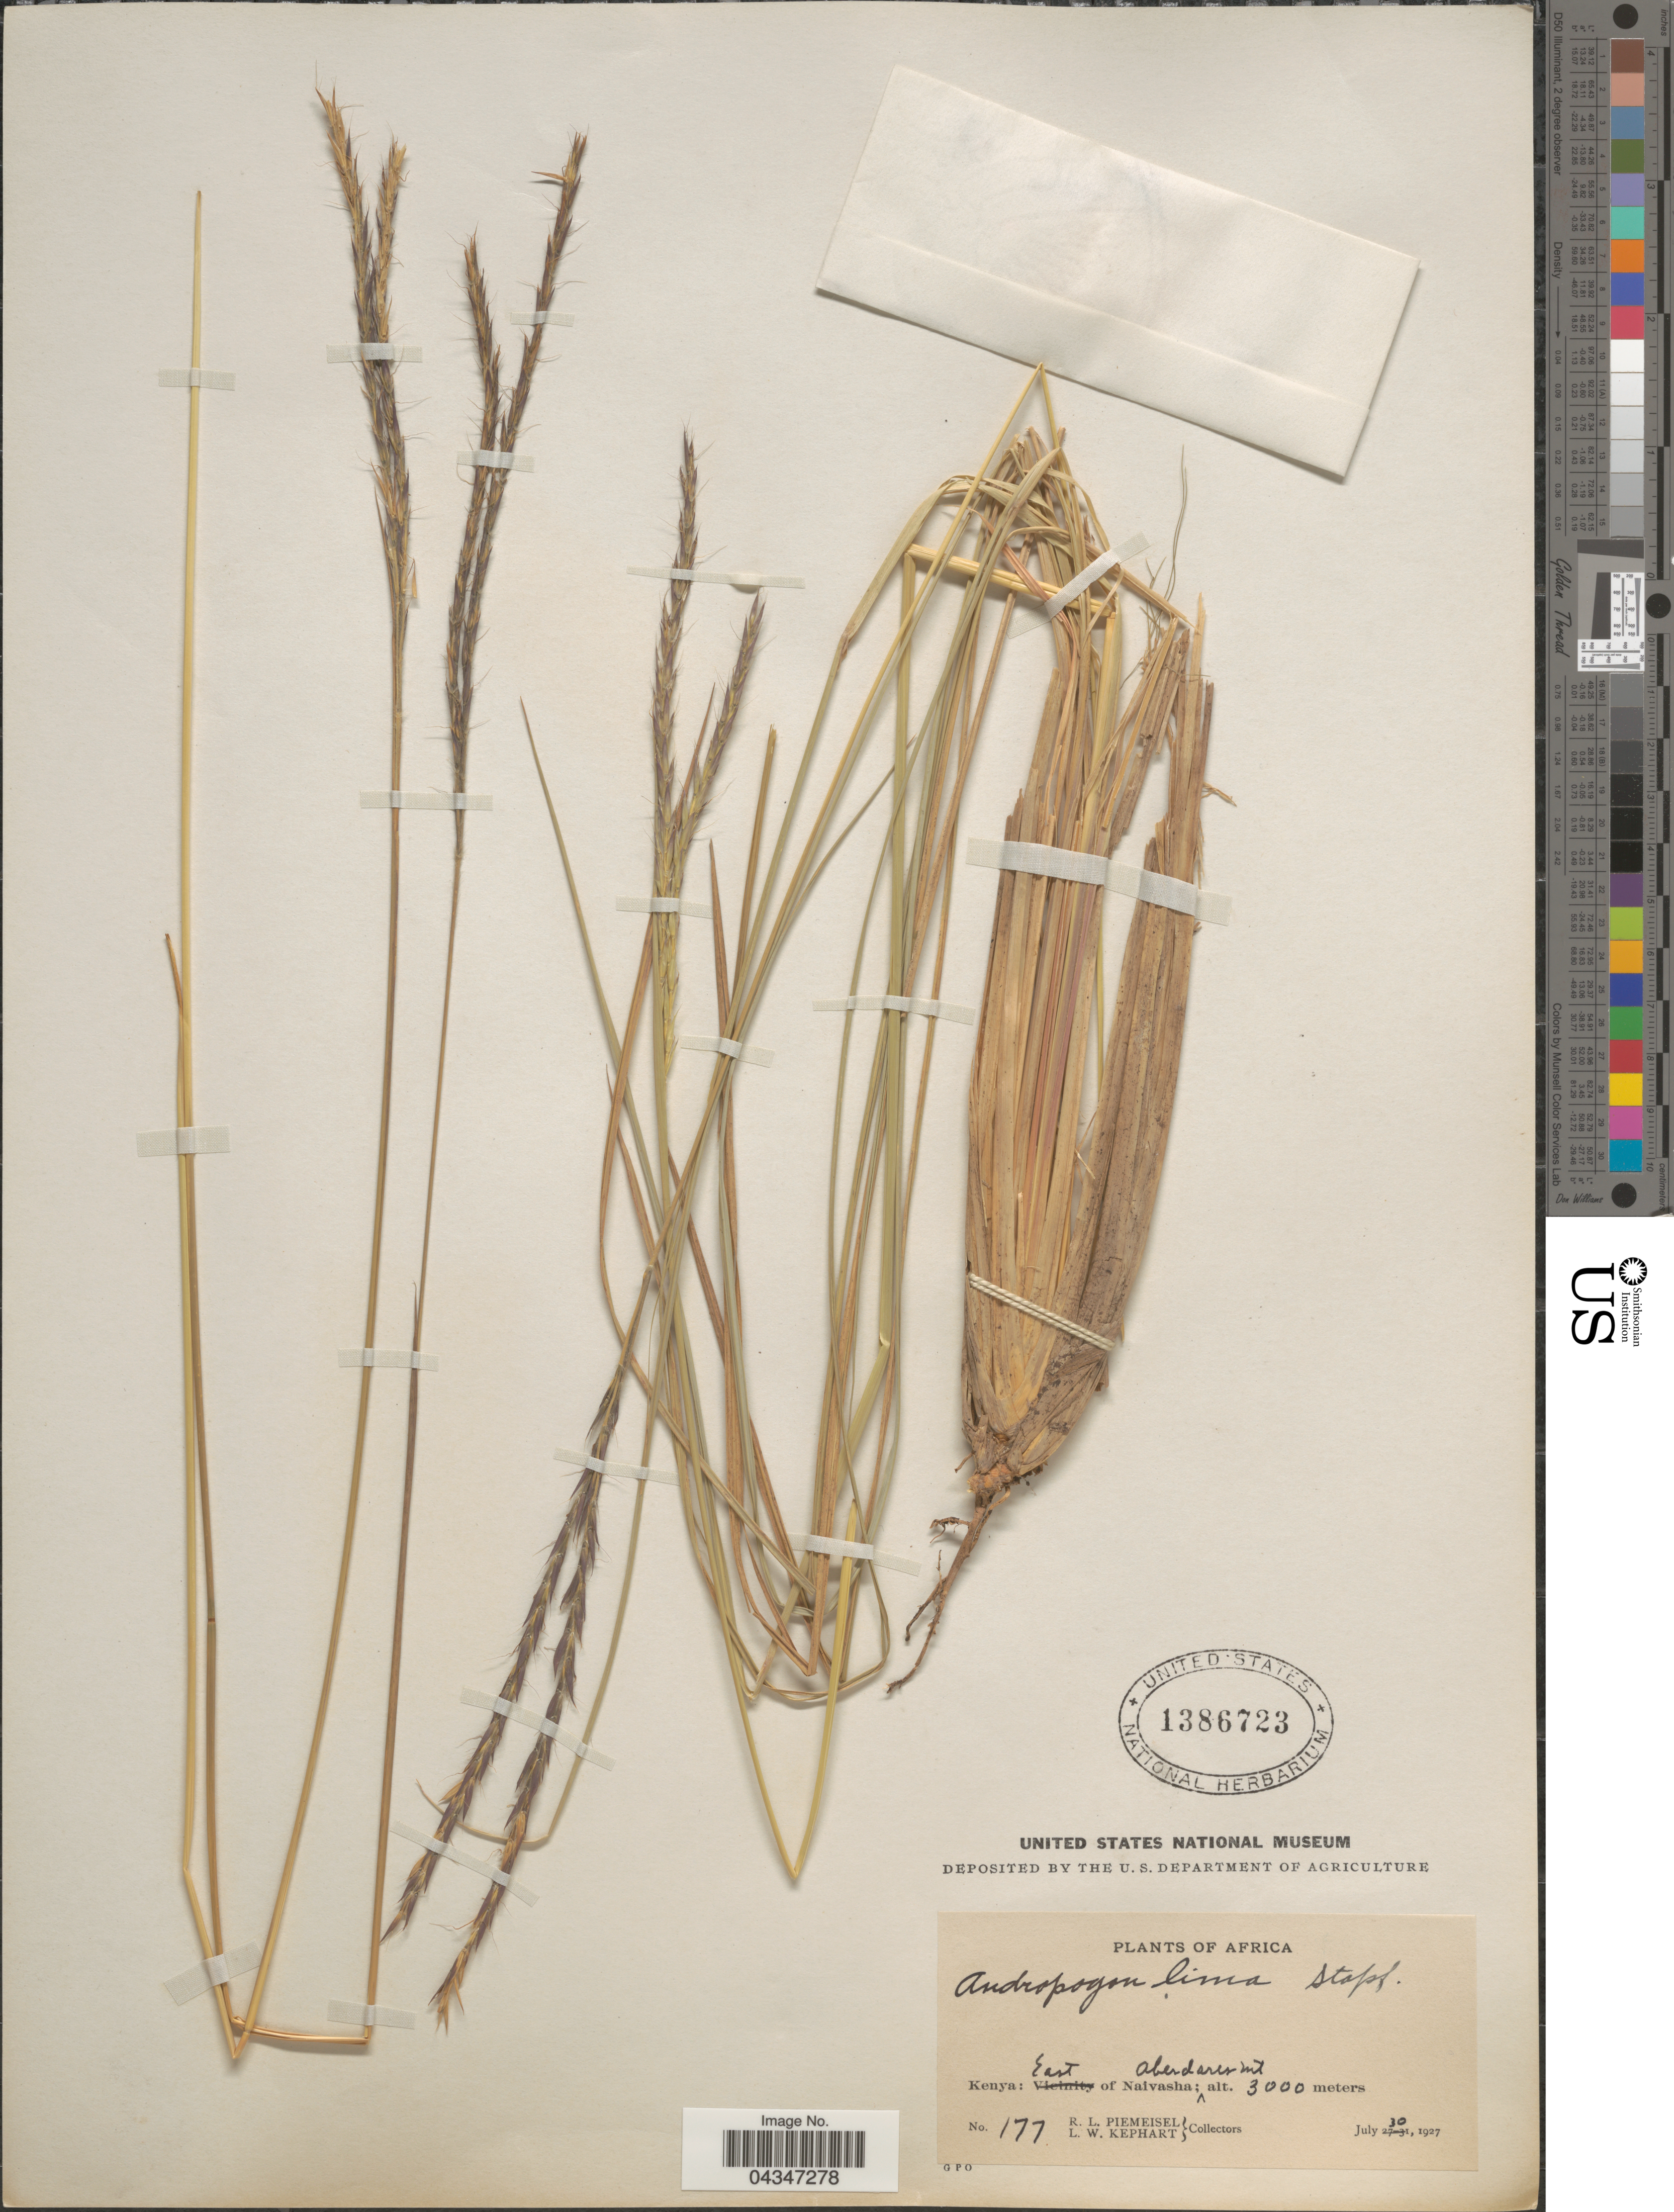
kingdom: Plantae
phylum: Tracheophyta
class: Liliopsida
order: Poales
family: Poaceae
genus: Andropogon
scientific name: Andropogon lima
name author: (Hack.) Stapf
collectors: R. L. Piemeisel & L. W. Kephart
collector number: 177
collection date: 1927-07-30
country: Kenya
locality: East of Naivasha; Aberdare Mt.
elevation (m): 3000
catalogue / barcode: US 1386723